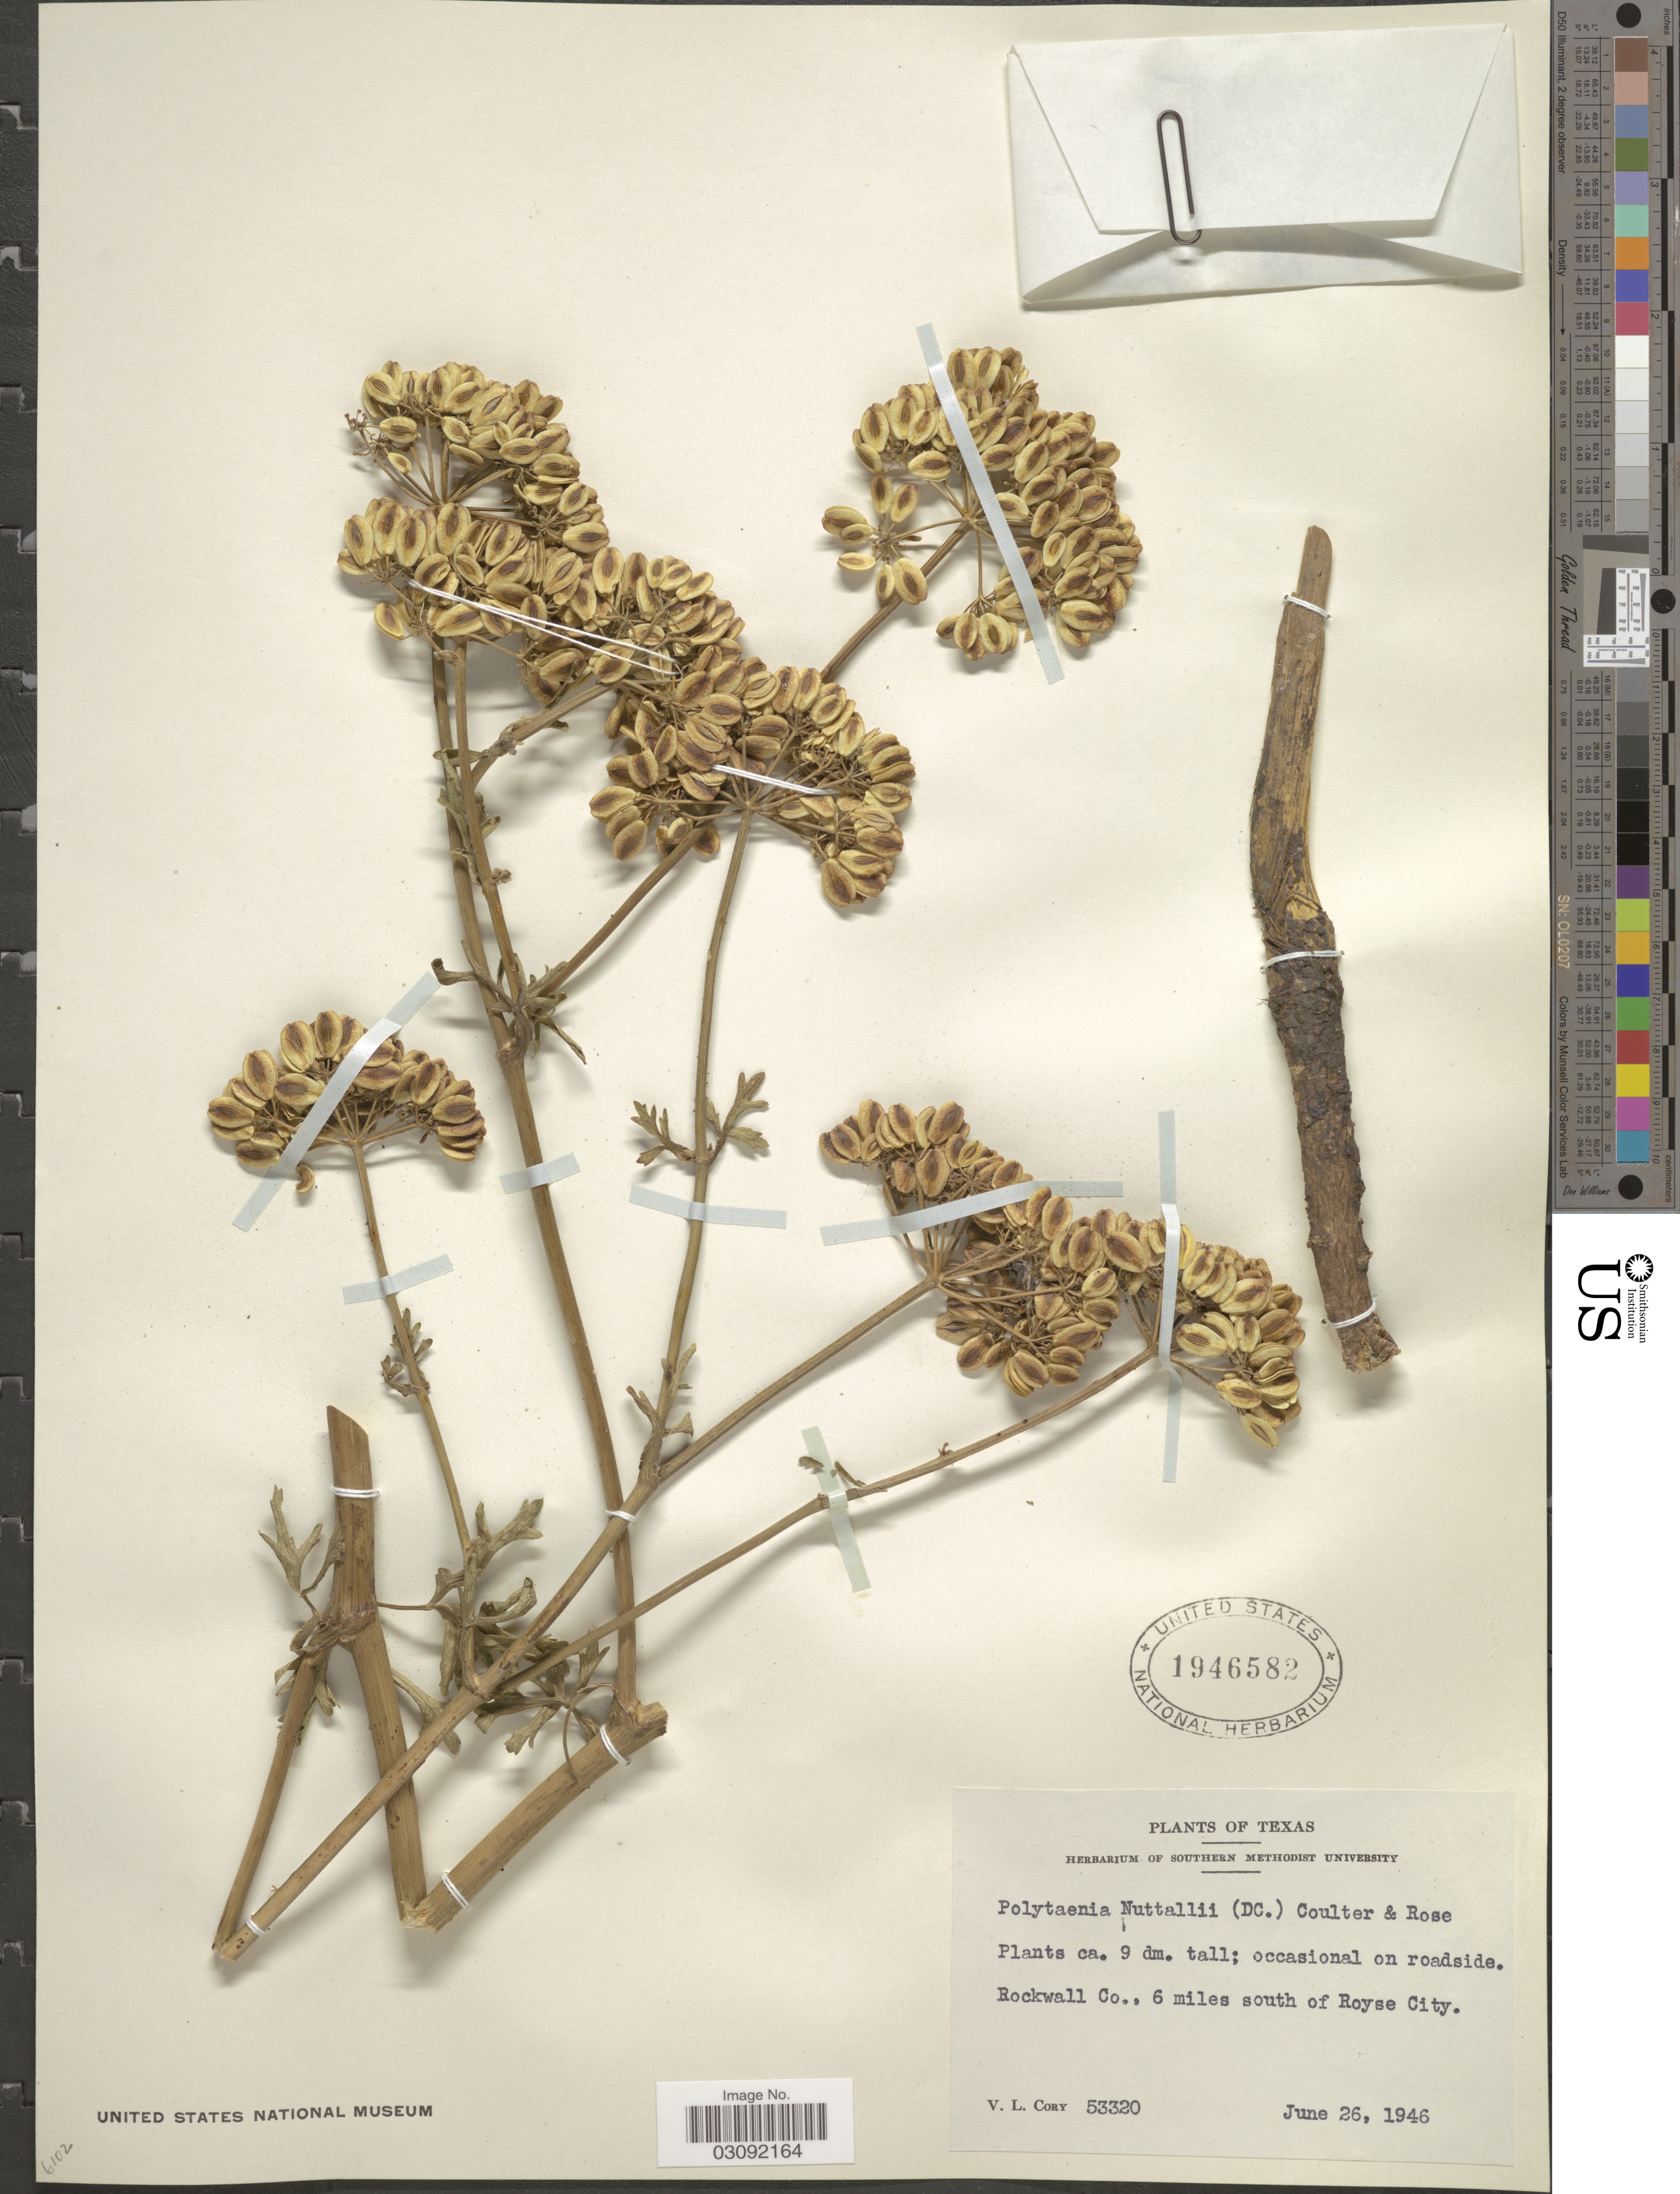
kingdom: Plantae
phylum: Tracheophyta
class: Magnoliopsida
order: Apiales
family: Apiaceae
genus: Polytaenia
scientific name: Polytaenia nuttallii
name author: DC.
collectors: V. Cory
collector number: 53320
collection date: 1946-06-26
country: United States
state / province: Texas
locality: Rockwall Co., 6 miles south of Royse City.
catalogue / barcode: US 1946582